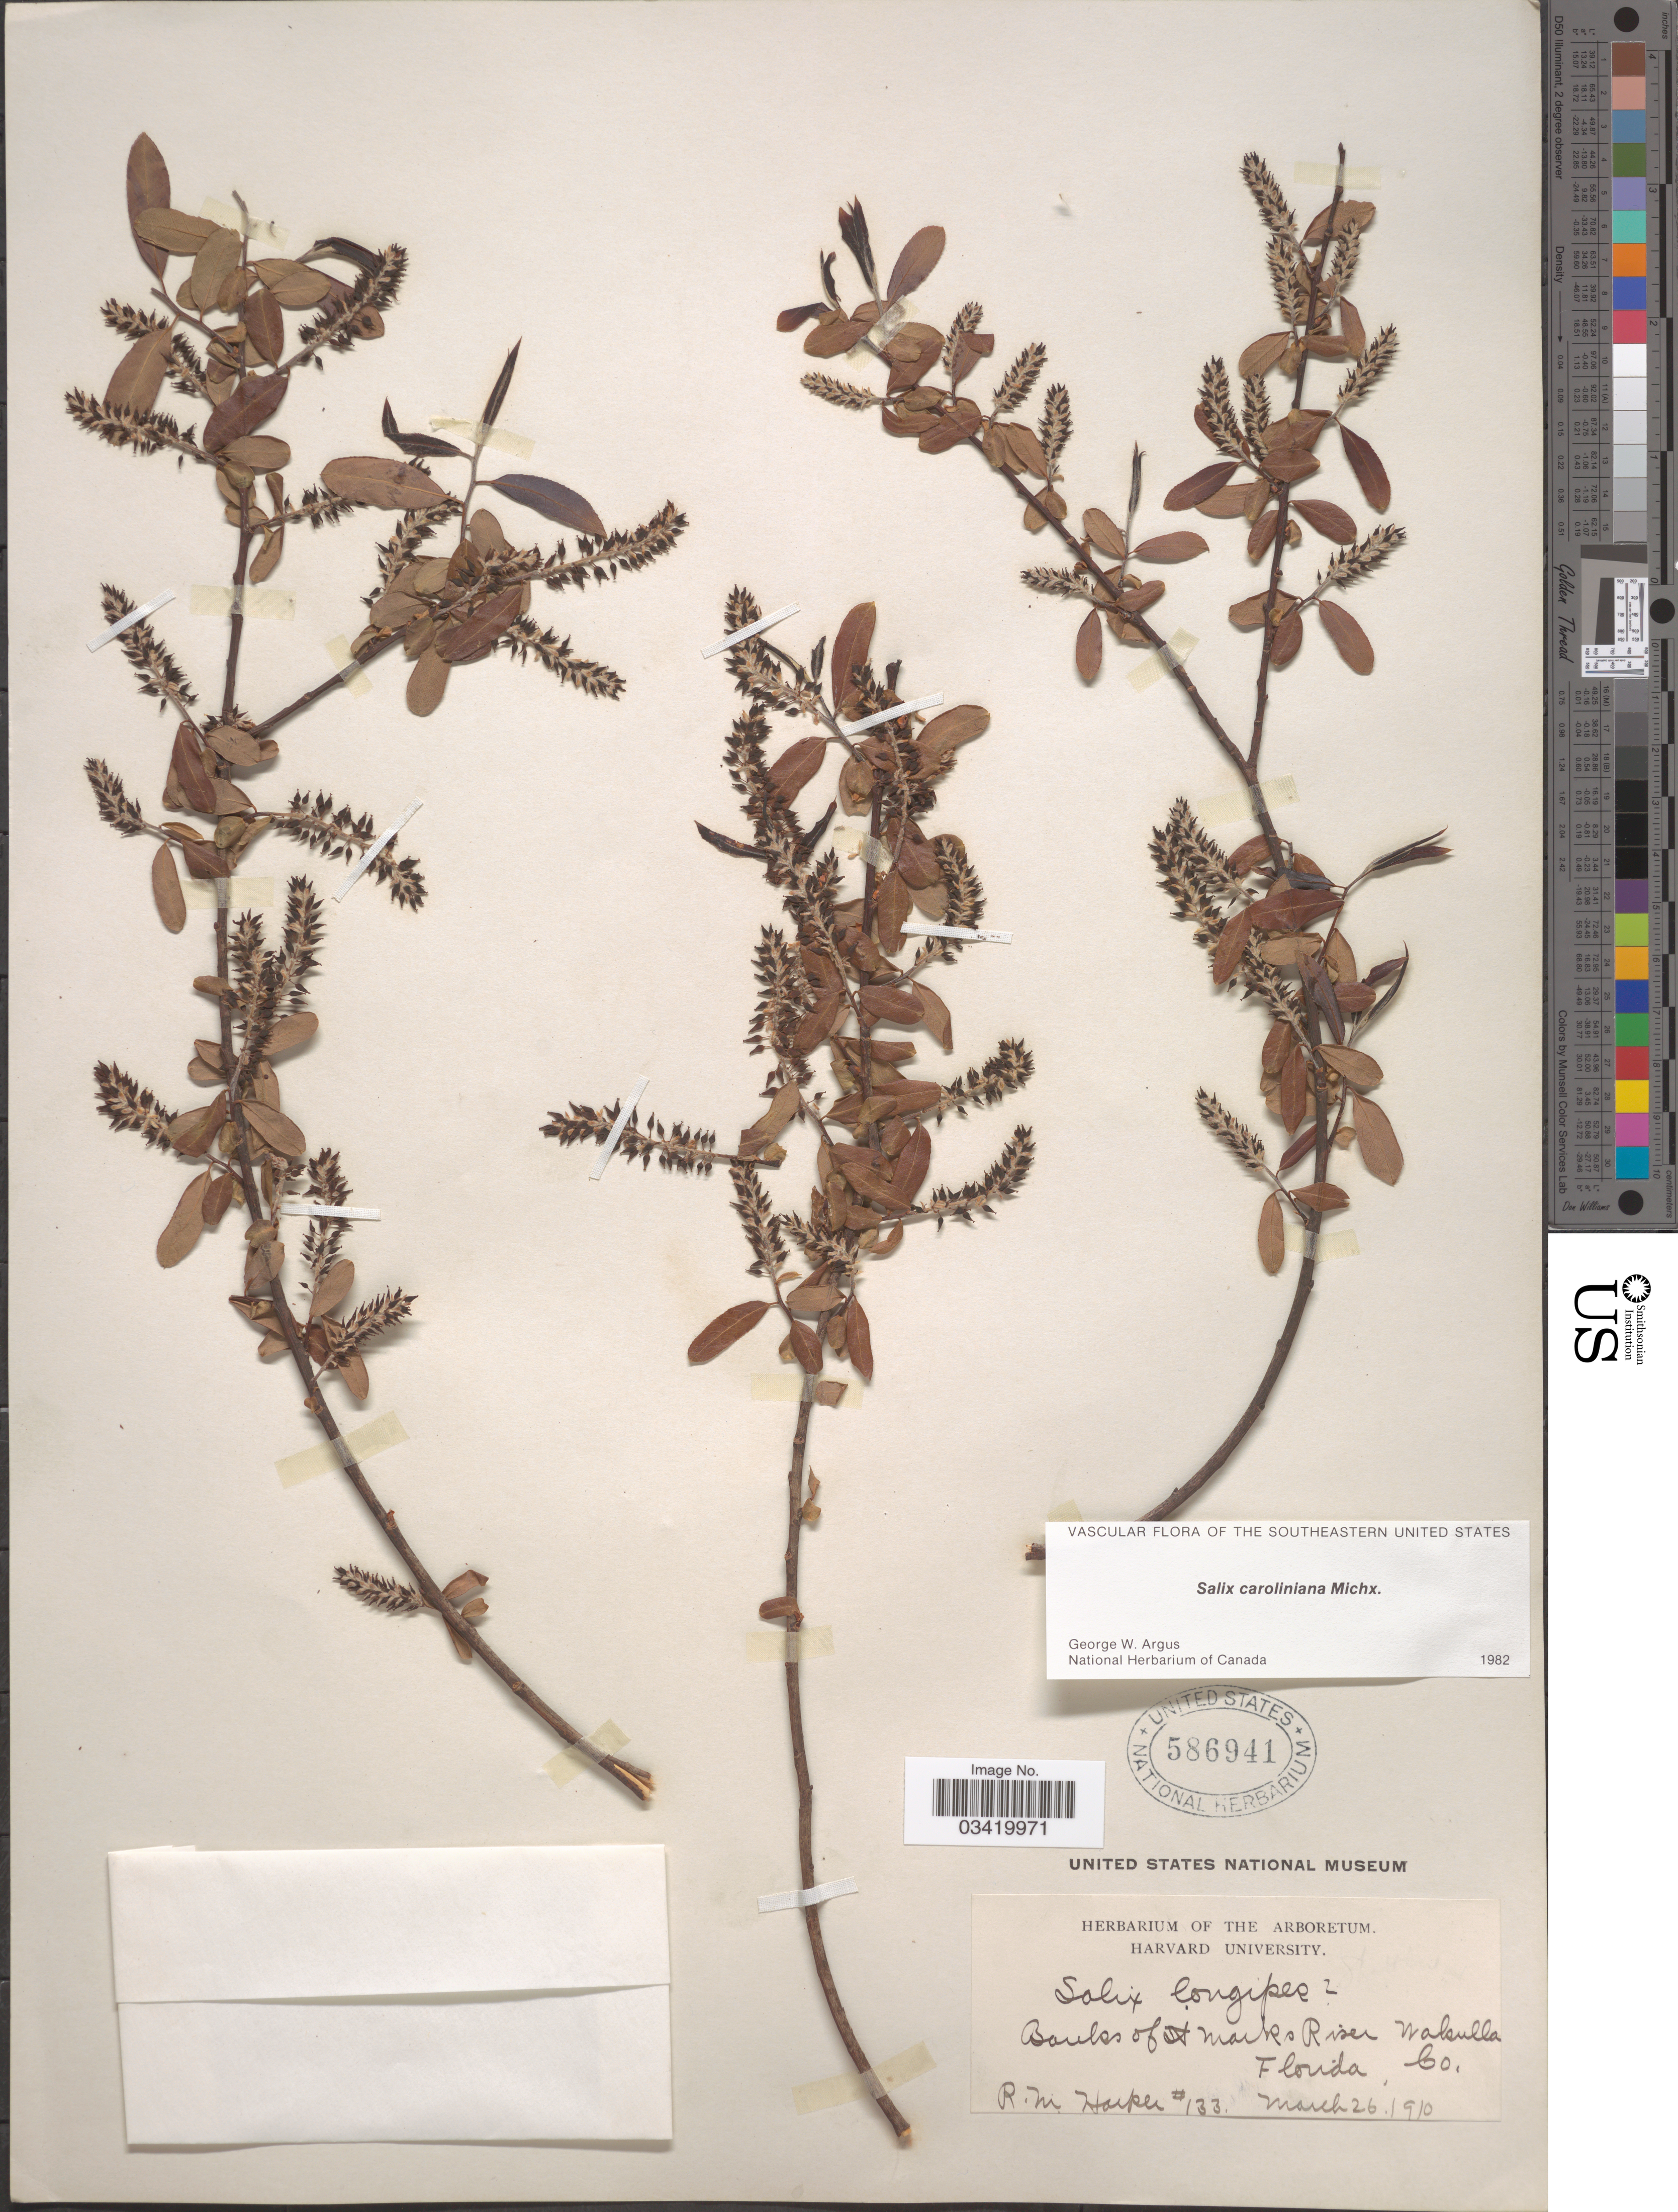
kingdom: Plantae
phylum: Tracheophyta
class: Magnoliopsida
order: Malpighiales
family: Salicaceae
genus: Salix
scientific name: Salix caroliniana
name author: Michx.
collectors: R. Harper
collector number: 133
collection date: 1910-03-26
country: United States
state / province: Florida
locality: Banks of St. Marks River, Wakulla Co.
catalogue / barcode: US 586941